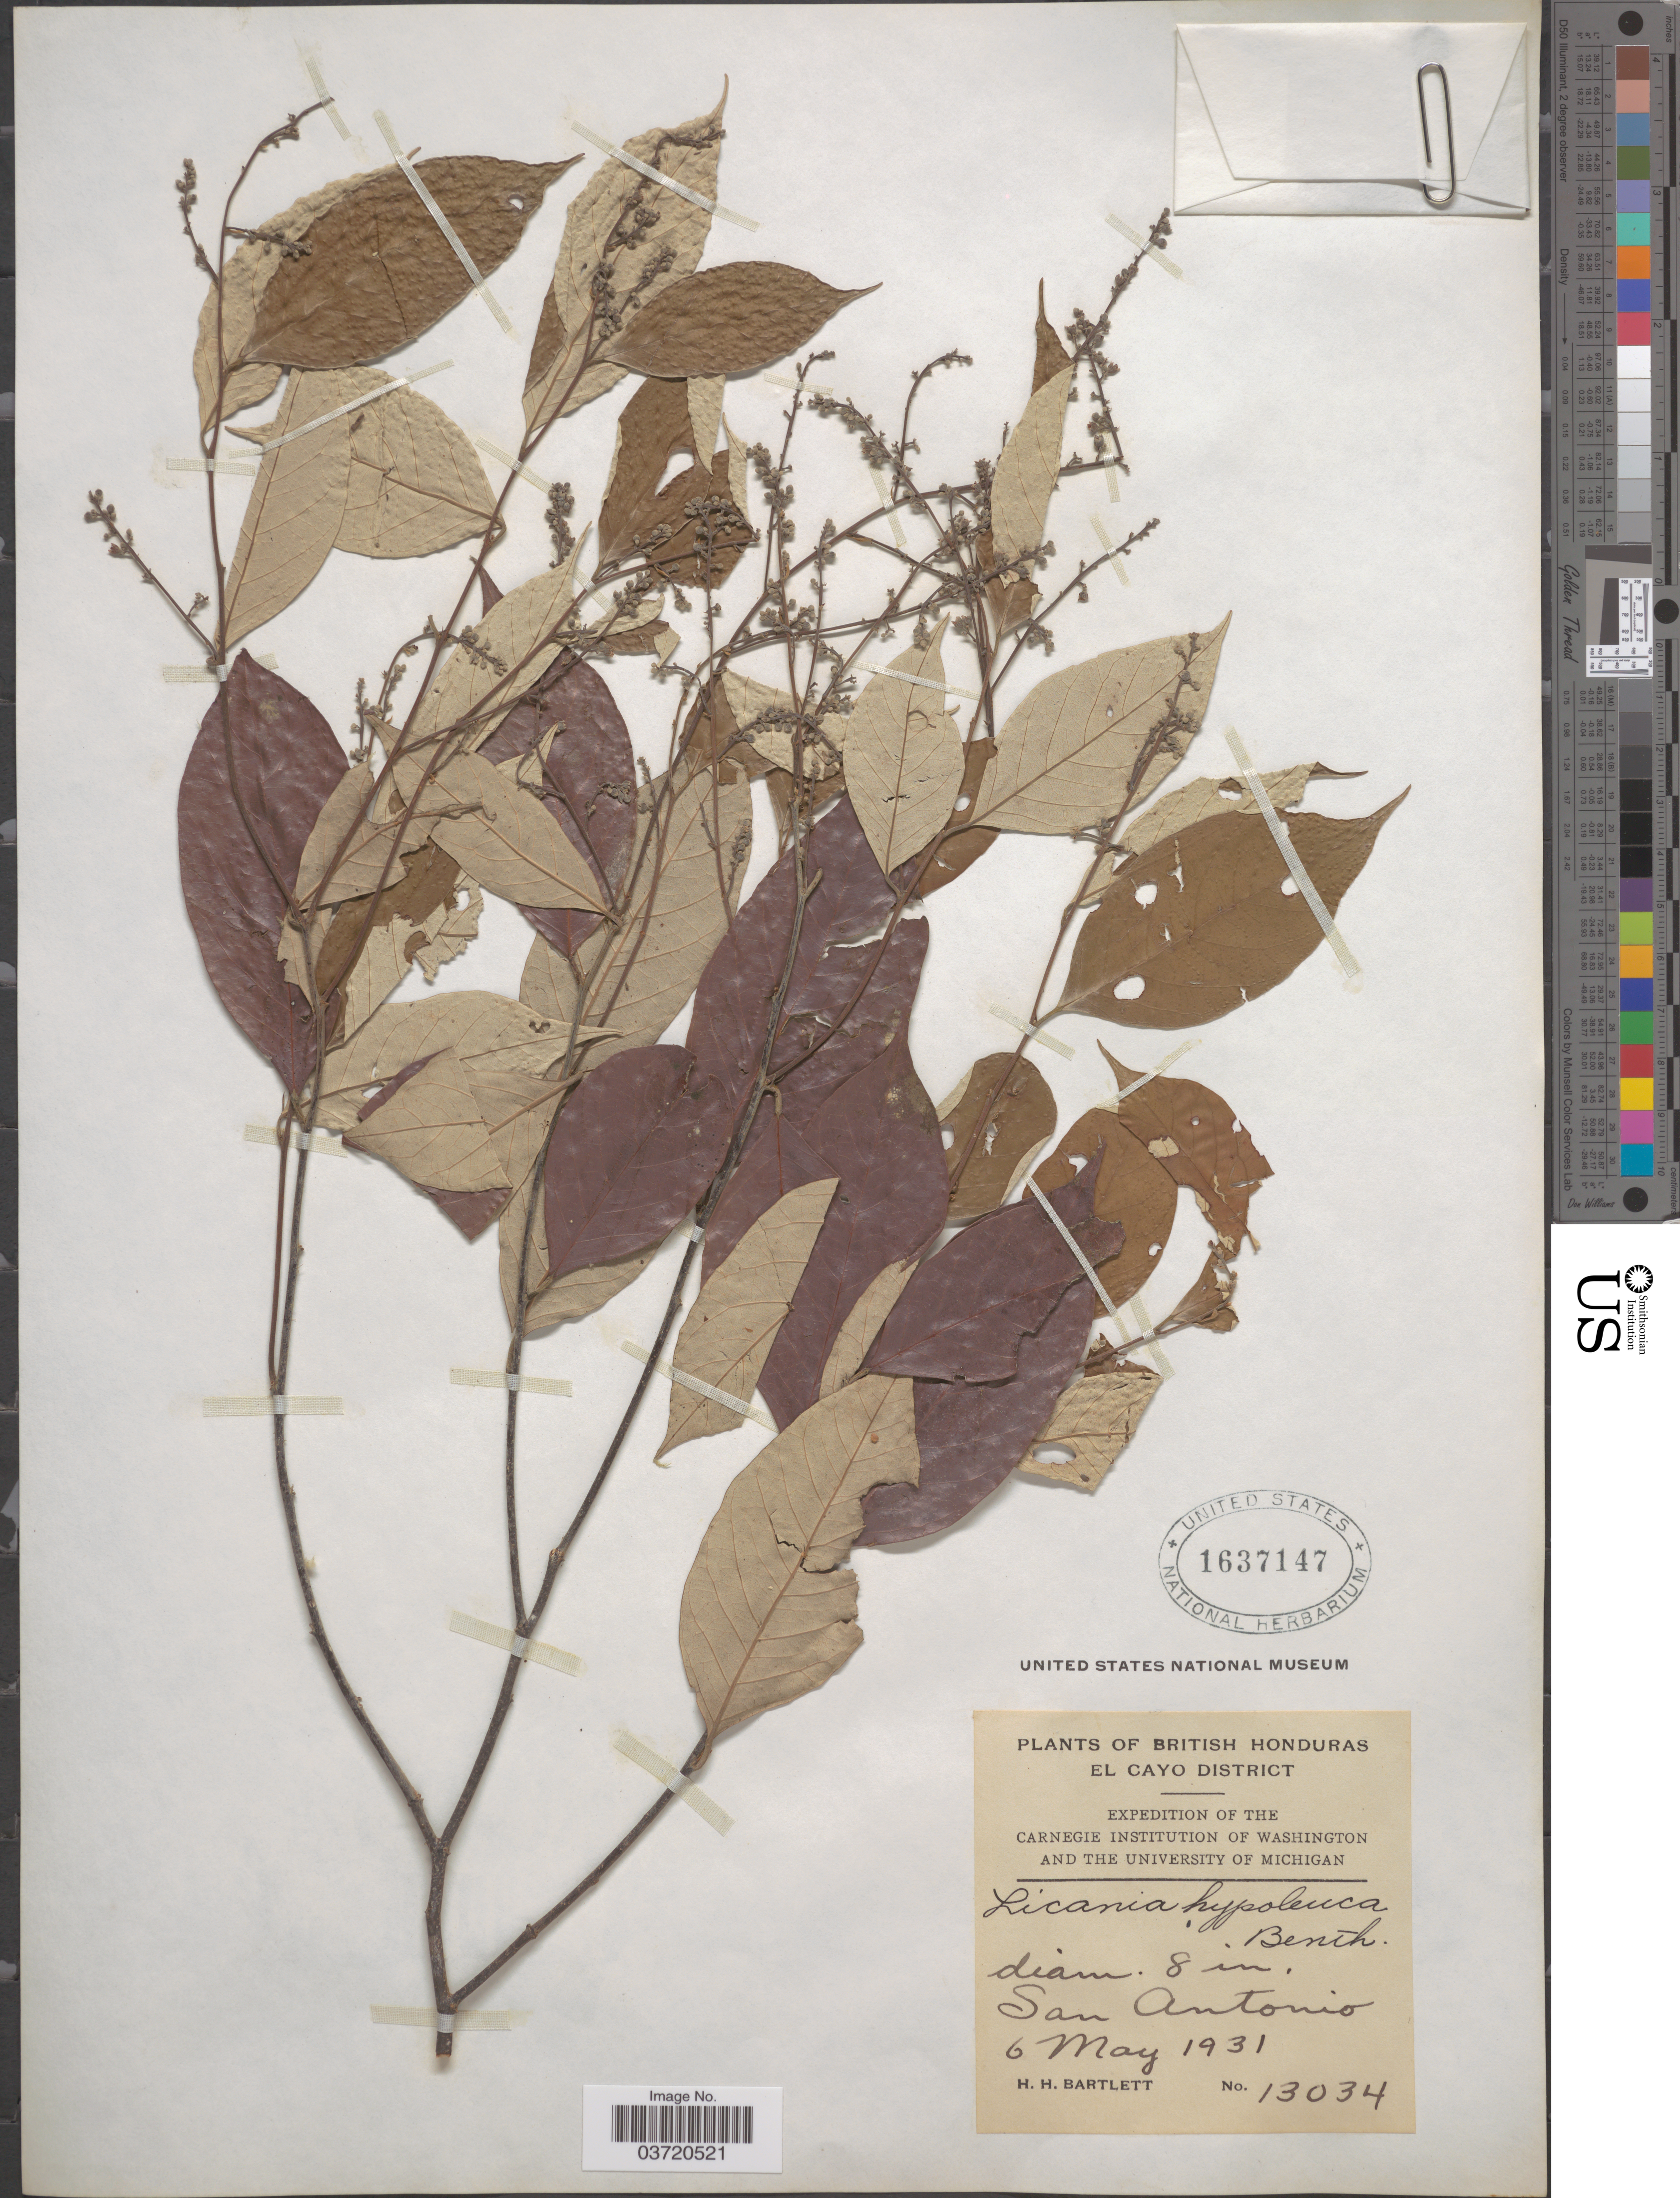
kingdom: Plantae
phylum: Tracheophyta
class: Magnoliopsida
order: Malpighiales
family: Chrysobalanaceae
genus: Licania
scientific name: Licania hypoleuca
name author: Benth.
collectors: H. H. Bartlett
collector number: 13034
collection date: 1931-05-06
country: Belize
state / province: Cayo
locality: British Honduras. El Cayo District. San Antonio.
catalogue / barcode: US 1637147